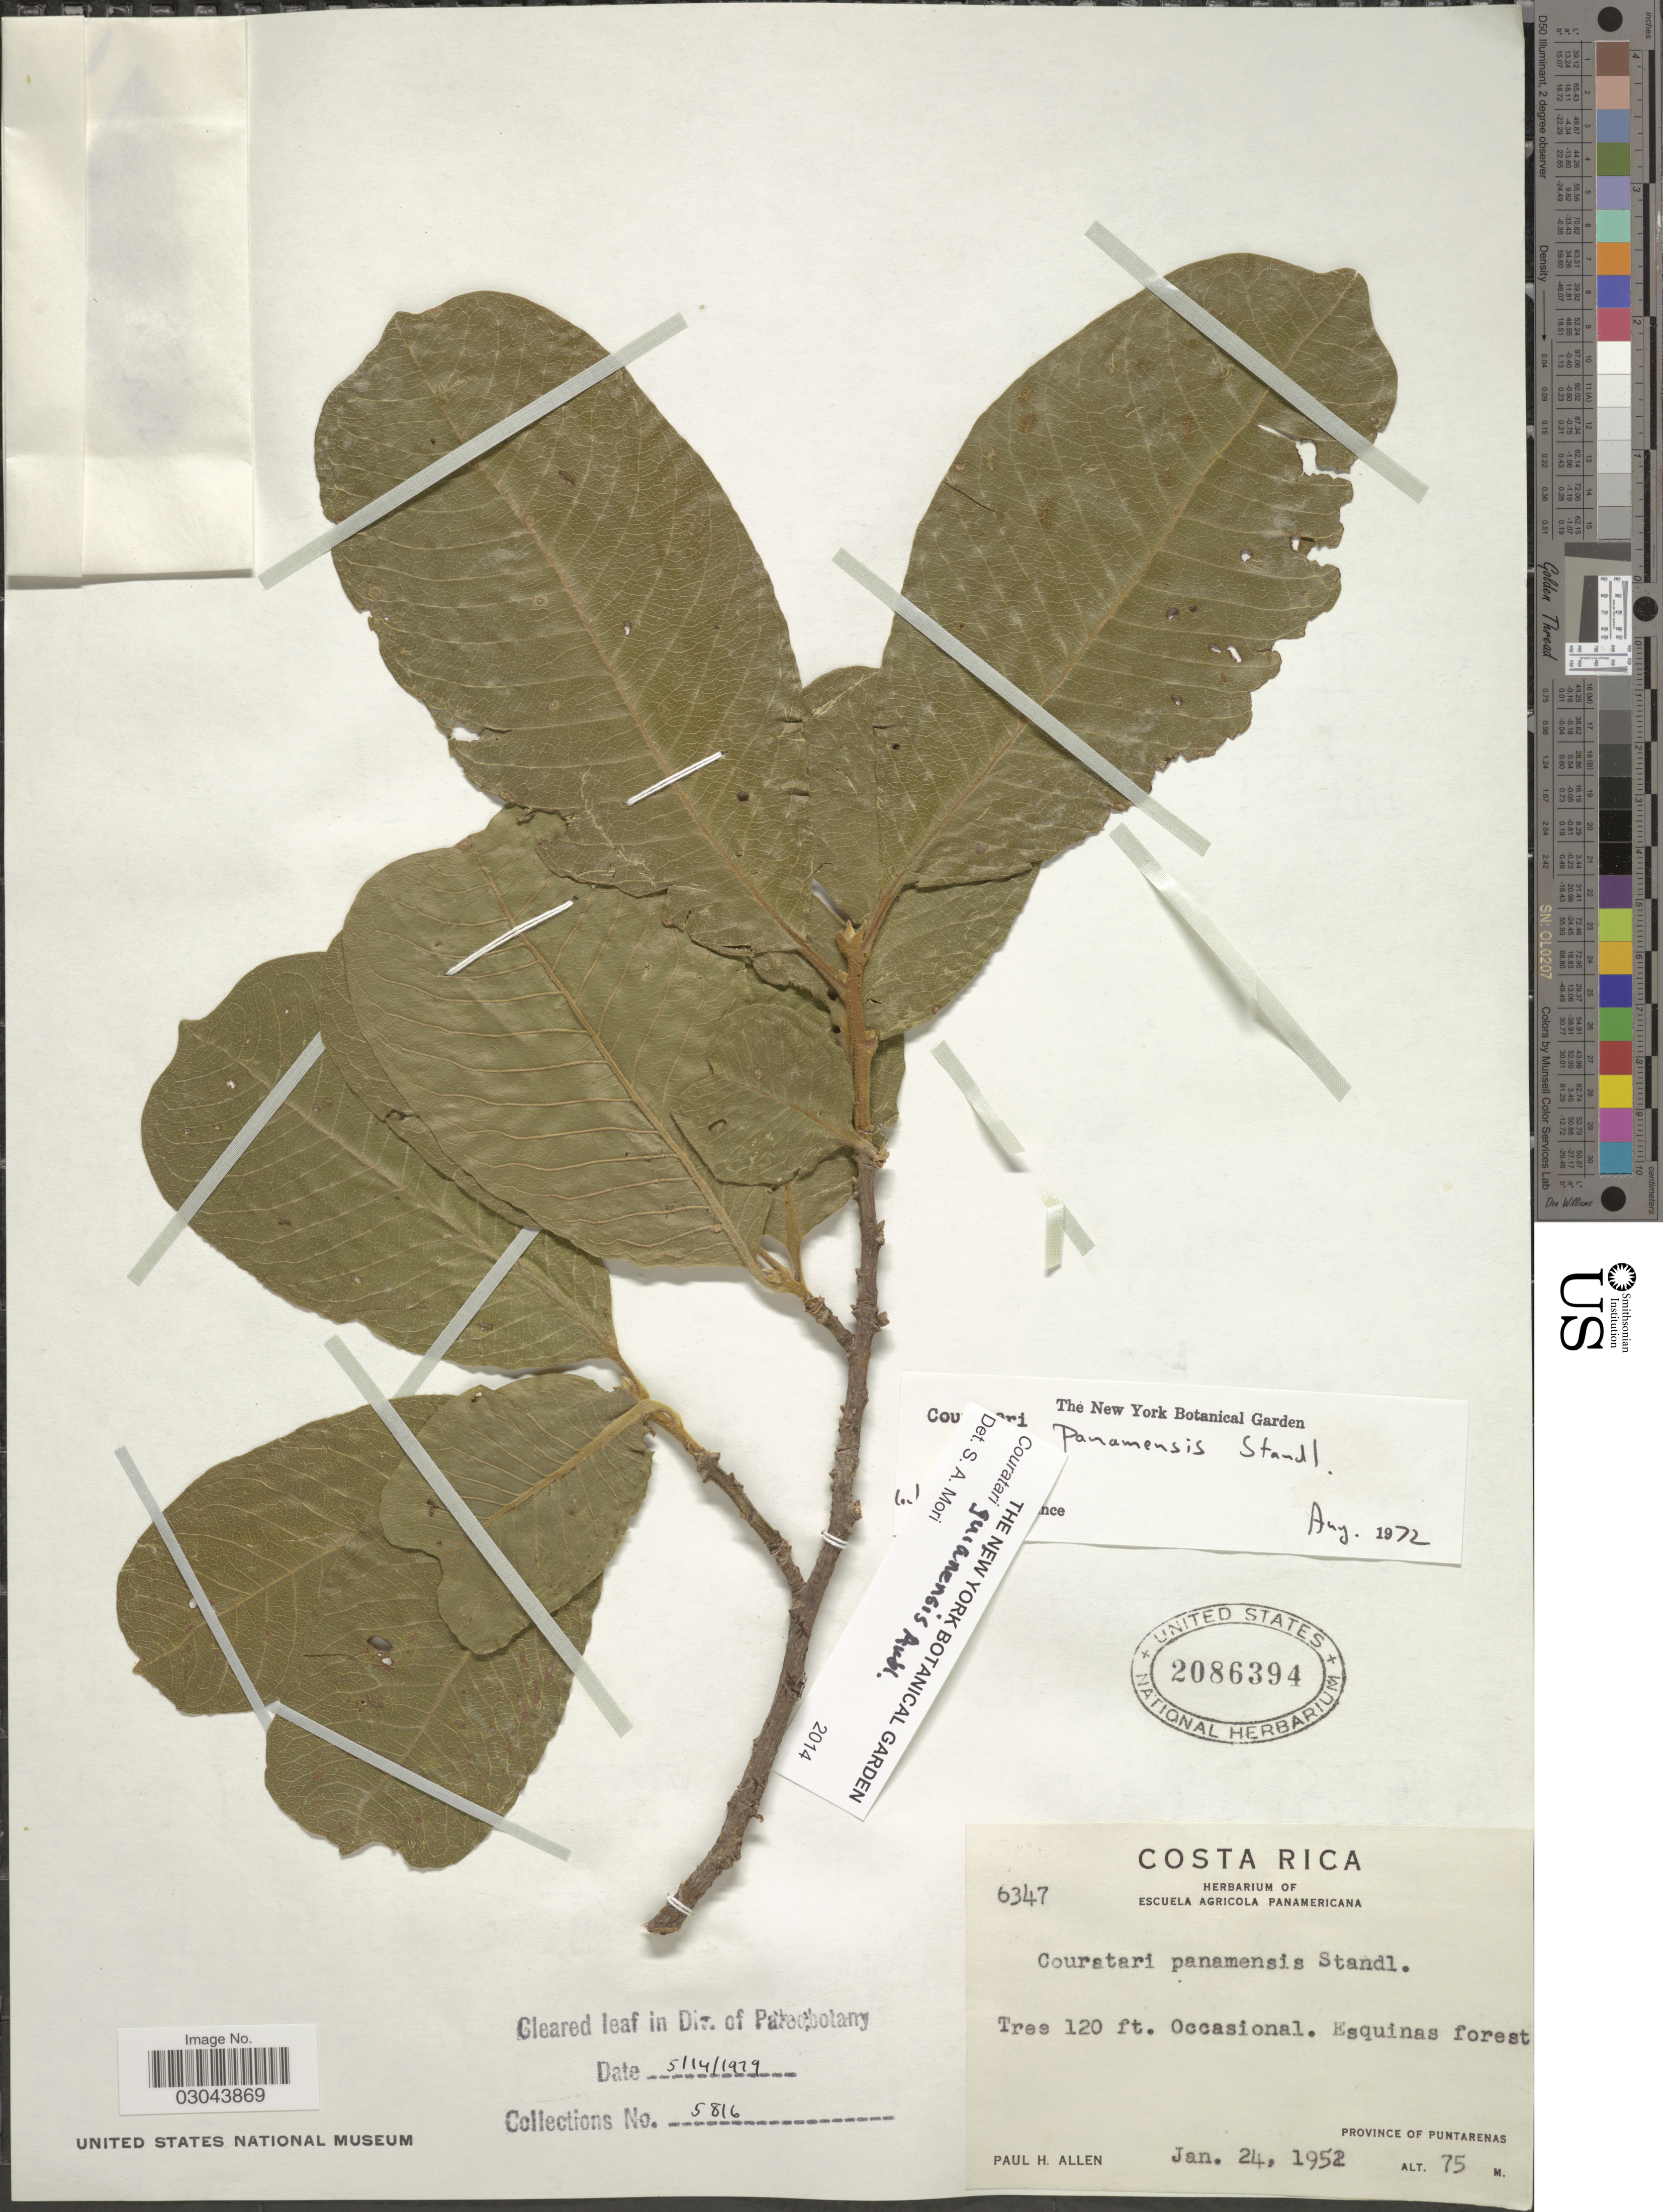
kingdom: Plantae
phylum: Tracheophyta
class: Magnoliopsida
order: Ericales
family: Lecythidaceae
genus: Couratari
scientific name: Couratari guianensis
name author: Aubl.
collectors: P. H. Allen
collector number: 6347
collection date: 1952-01-24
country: Costa Rica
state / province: Puntarenas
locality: Esquinas forest.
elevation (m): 75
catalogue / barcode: US 2086394